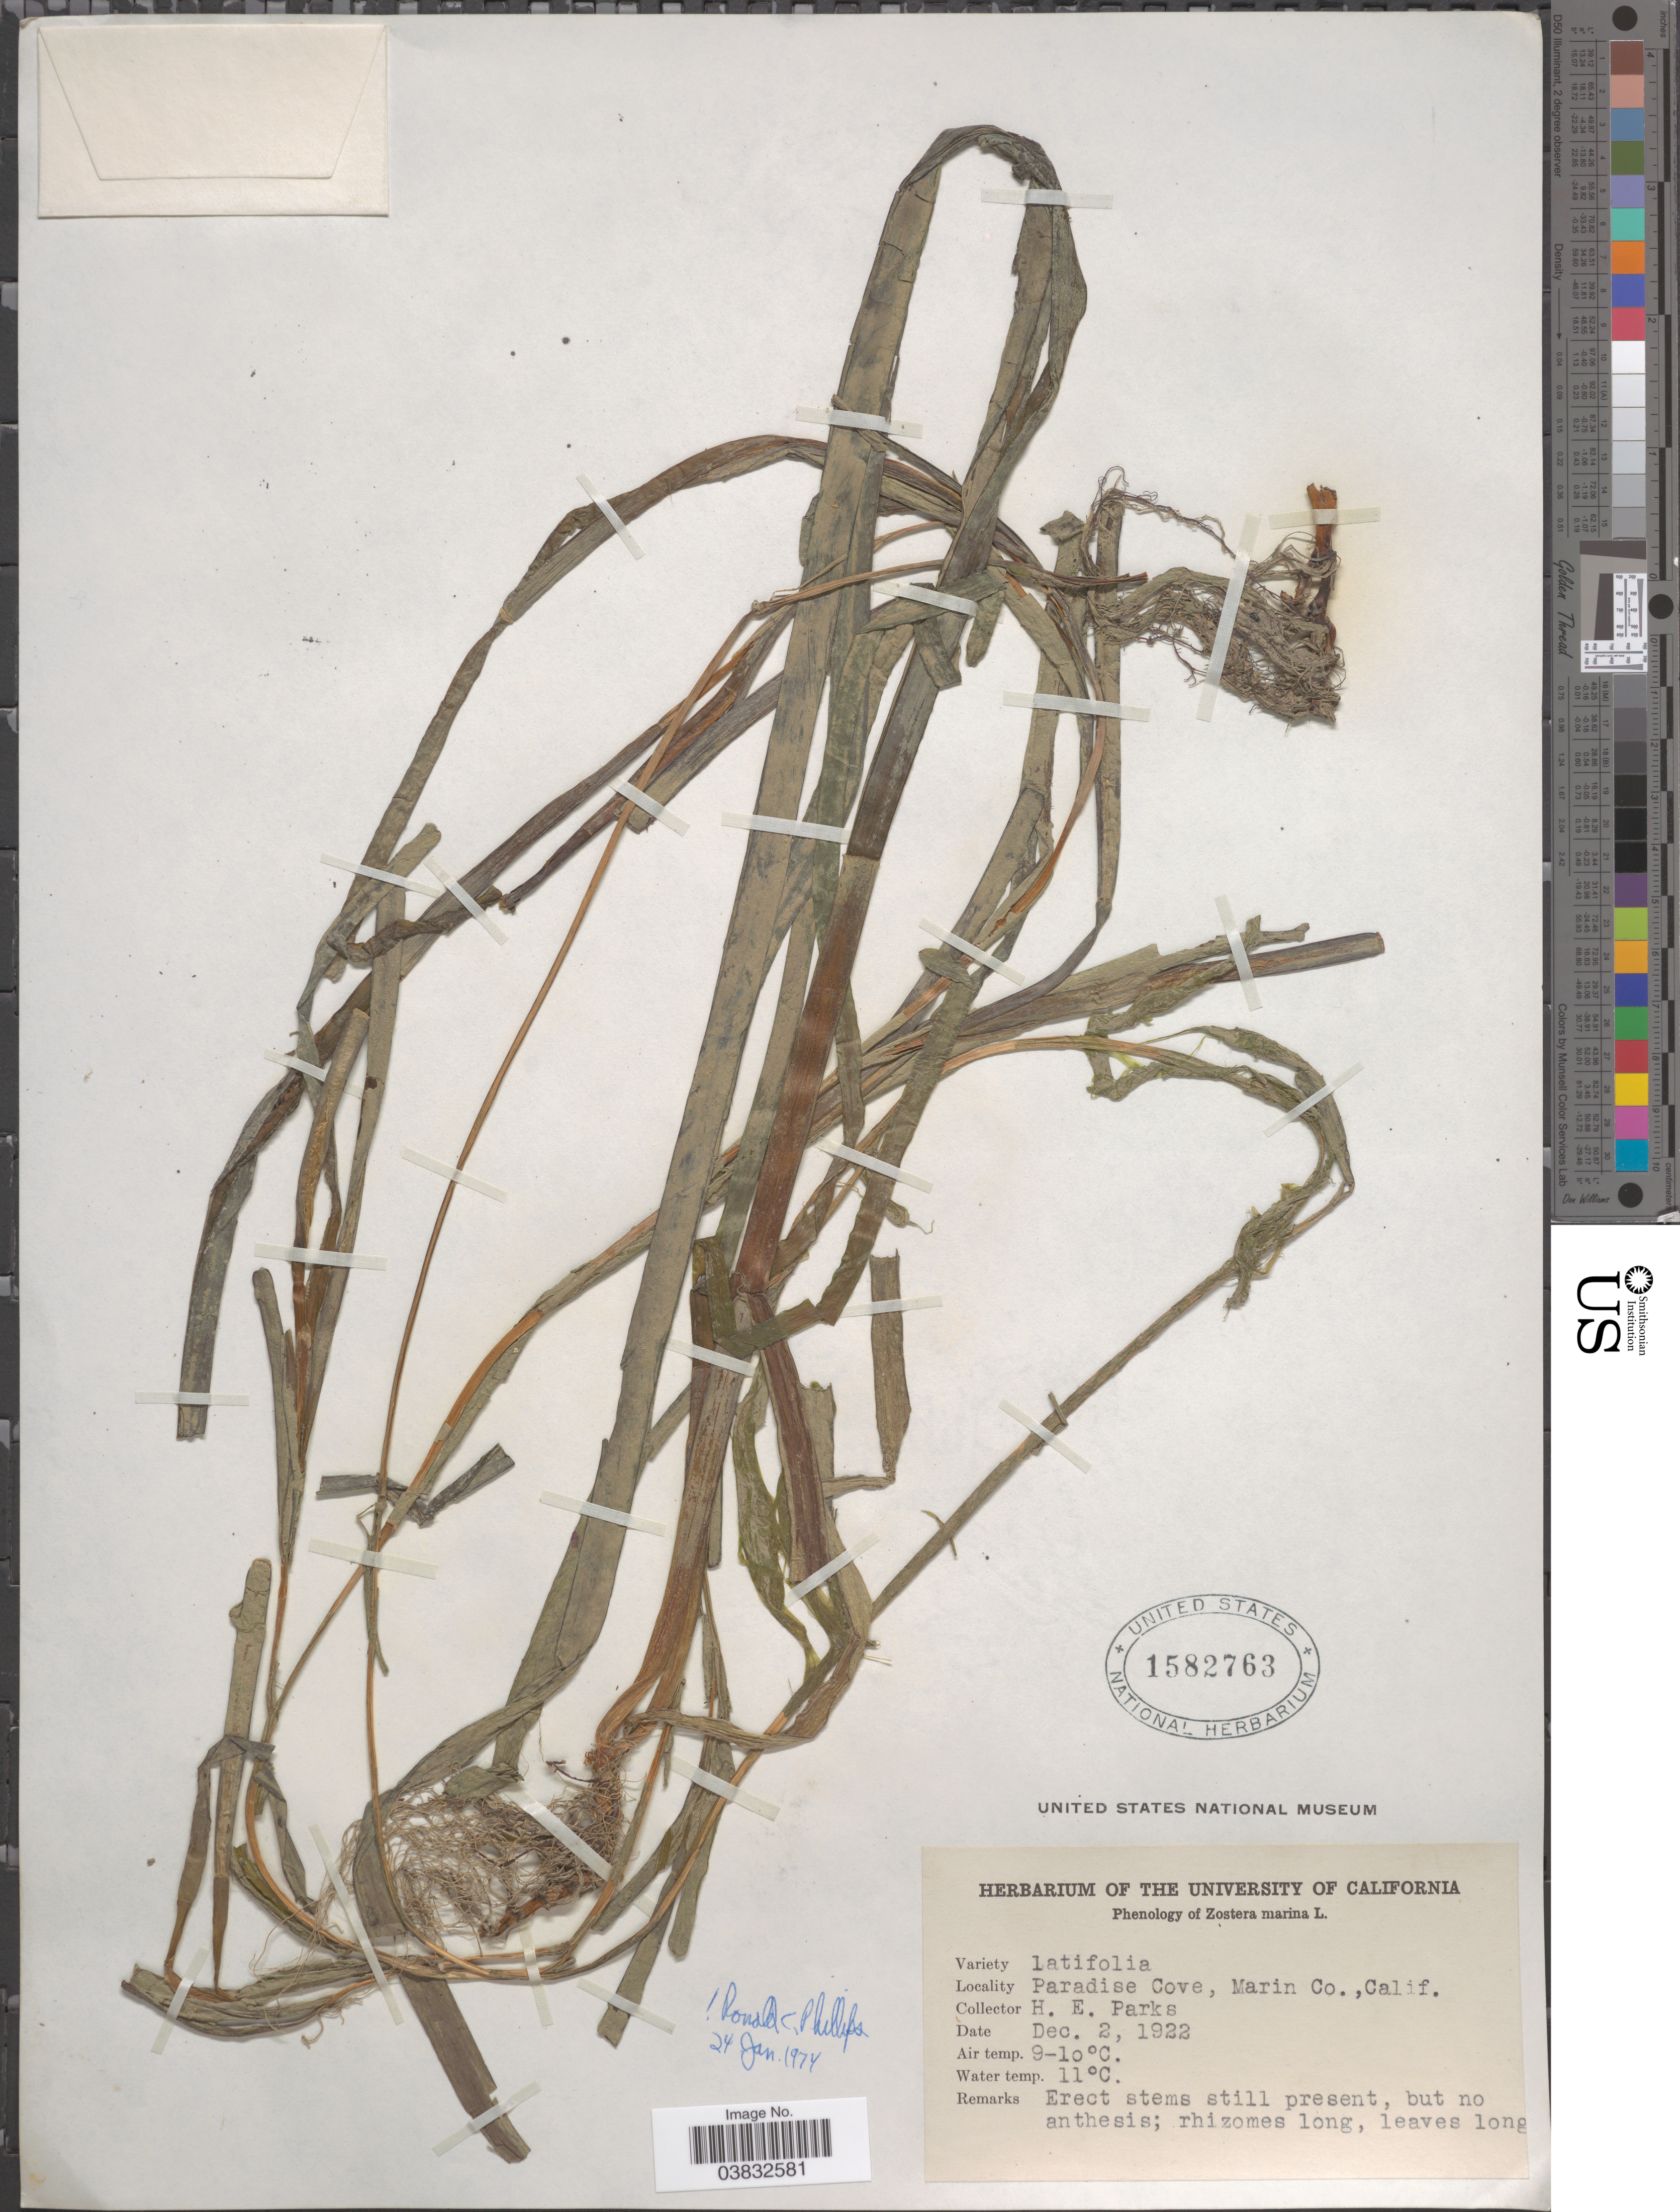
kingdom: Plantae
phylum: Tracheophyta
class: Liliopsida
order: Alismatales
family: Zosteraceae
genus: Zostera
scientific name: Zostera marina var. latifolia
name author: L.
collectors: H. E. Parks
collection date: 1922-12-02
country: United States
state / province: California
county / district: Marin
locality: Paradise Cove, Marin Co.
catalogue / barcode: US 1582763